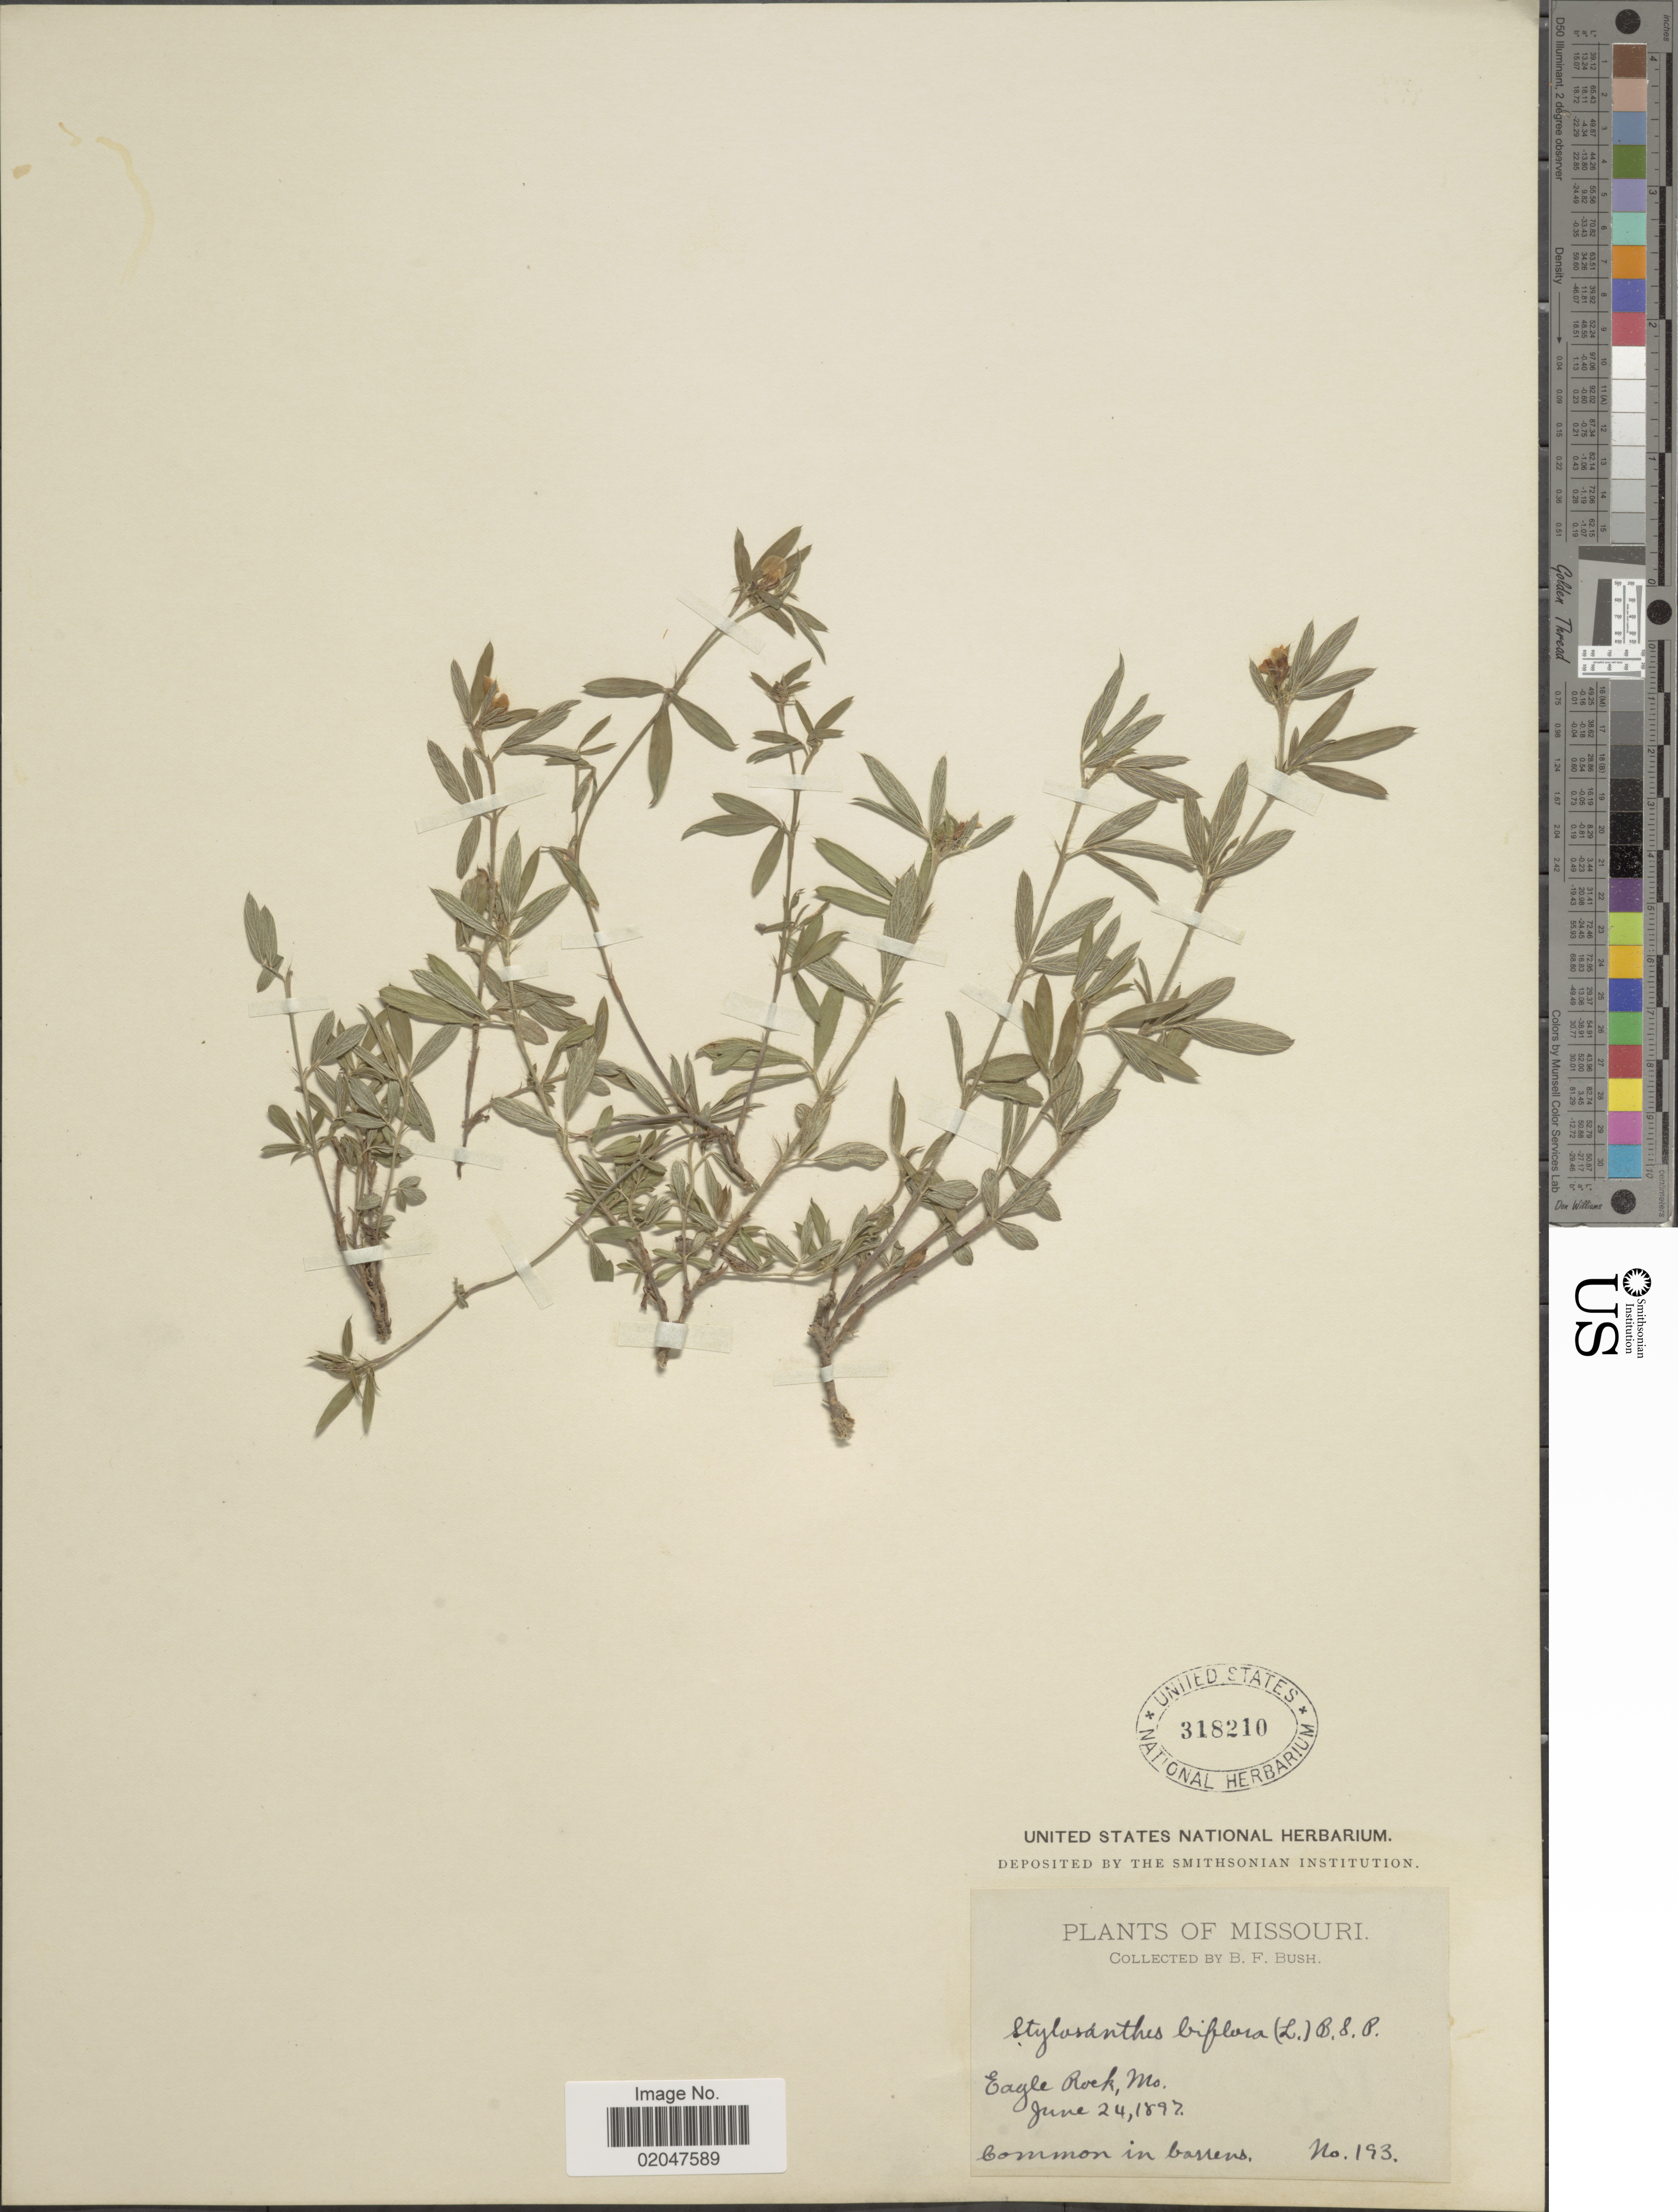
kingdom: Plantae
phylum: Tracheophyta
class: Magnoliopsida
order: Fabales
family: Fabaceae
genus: Stylosanthes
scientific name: Stylosanthes biflora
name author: (L.) Britton et al.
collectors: B. F. Bush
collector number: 193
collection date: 1897-06-24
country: United States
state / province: Missouri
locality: Eagle Rock, Mo.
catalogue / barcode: US 318210